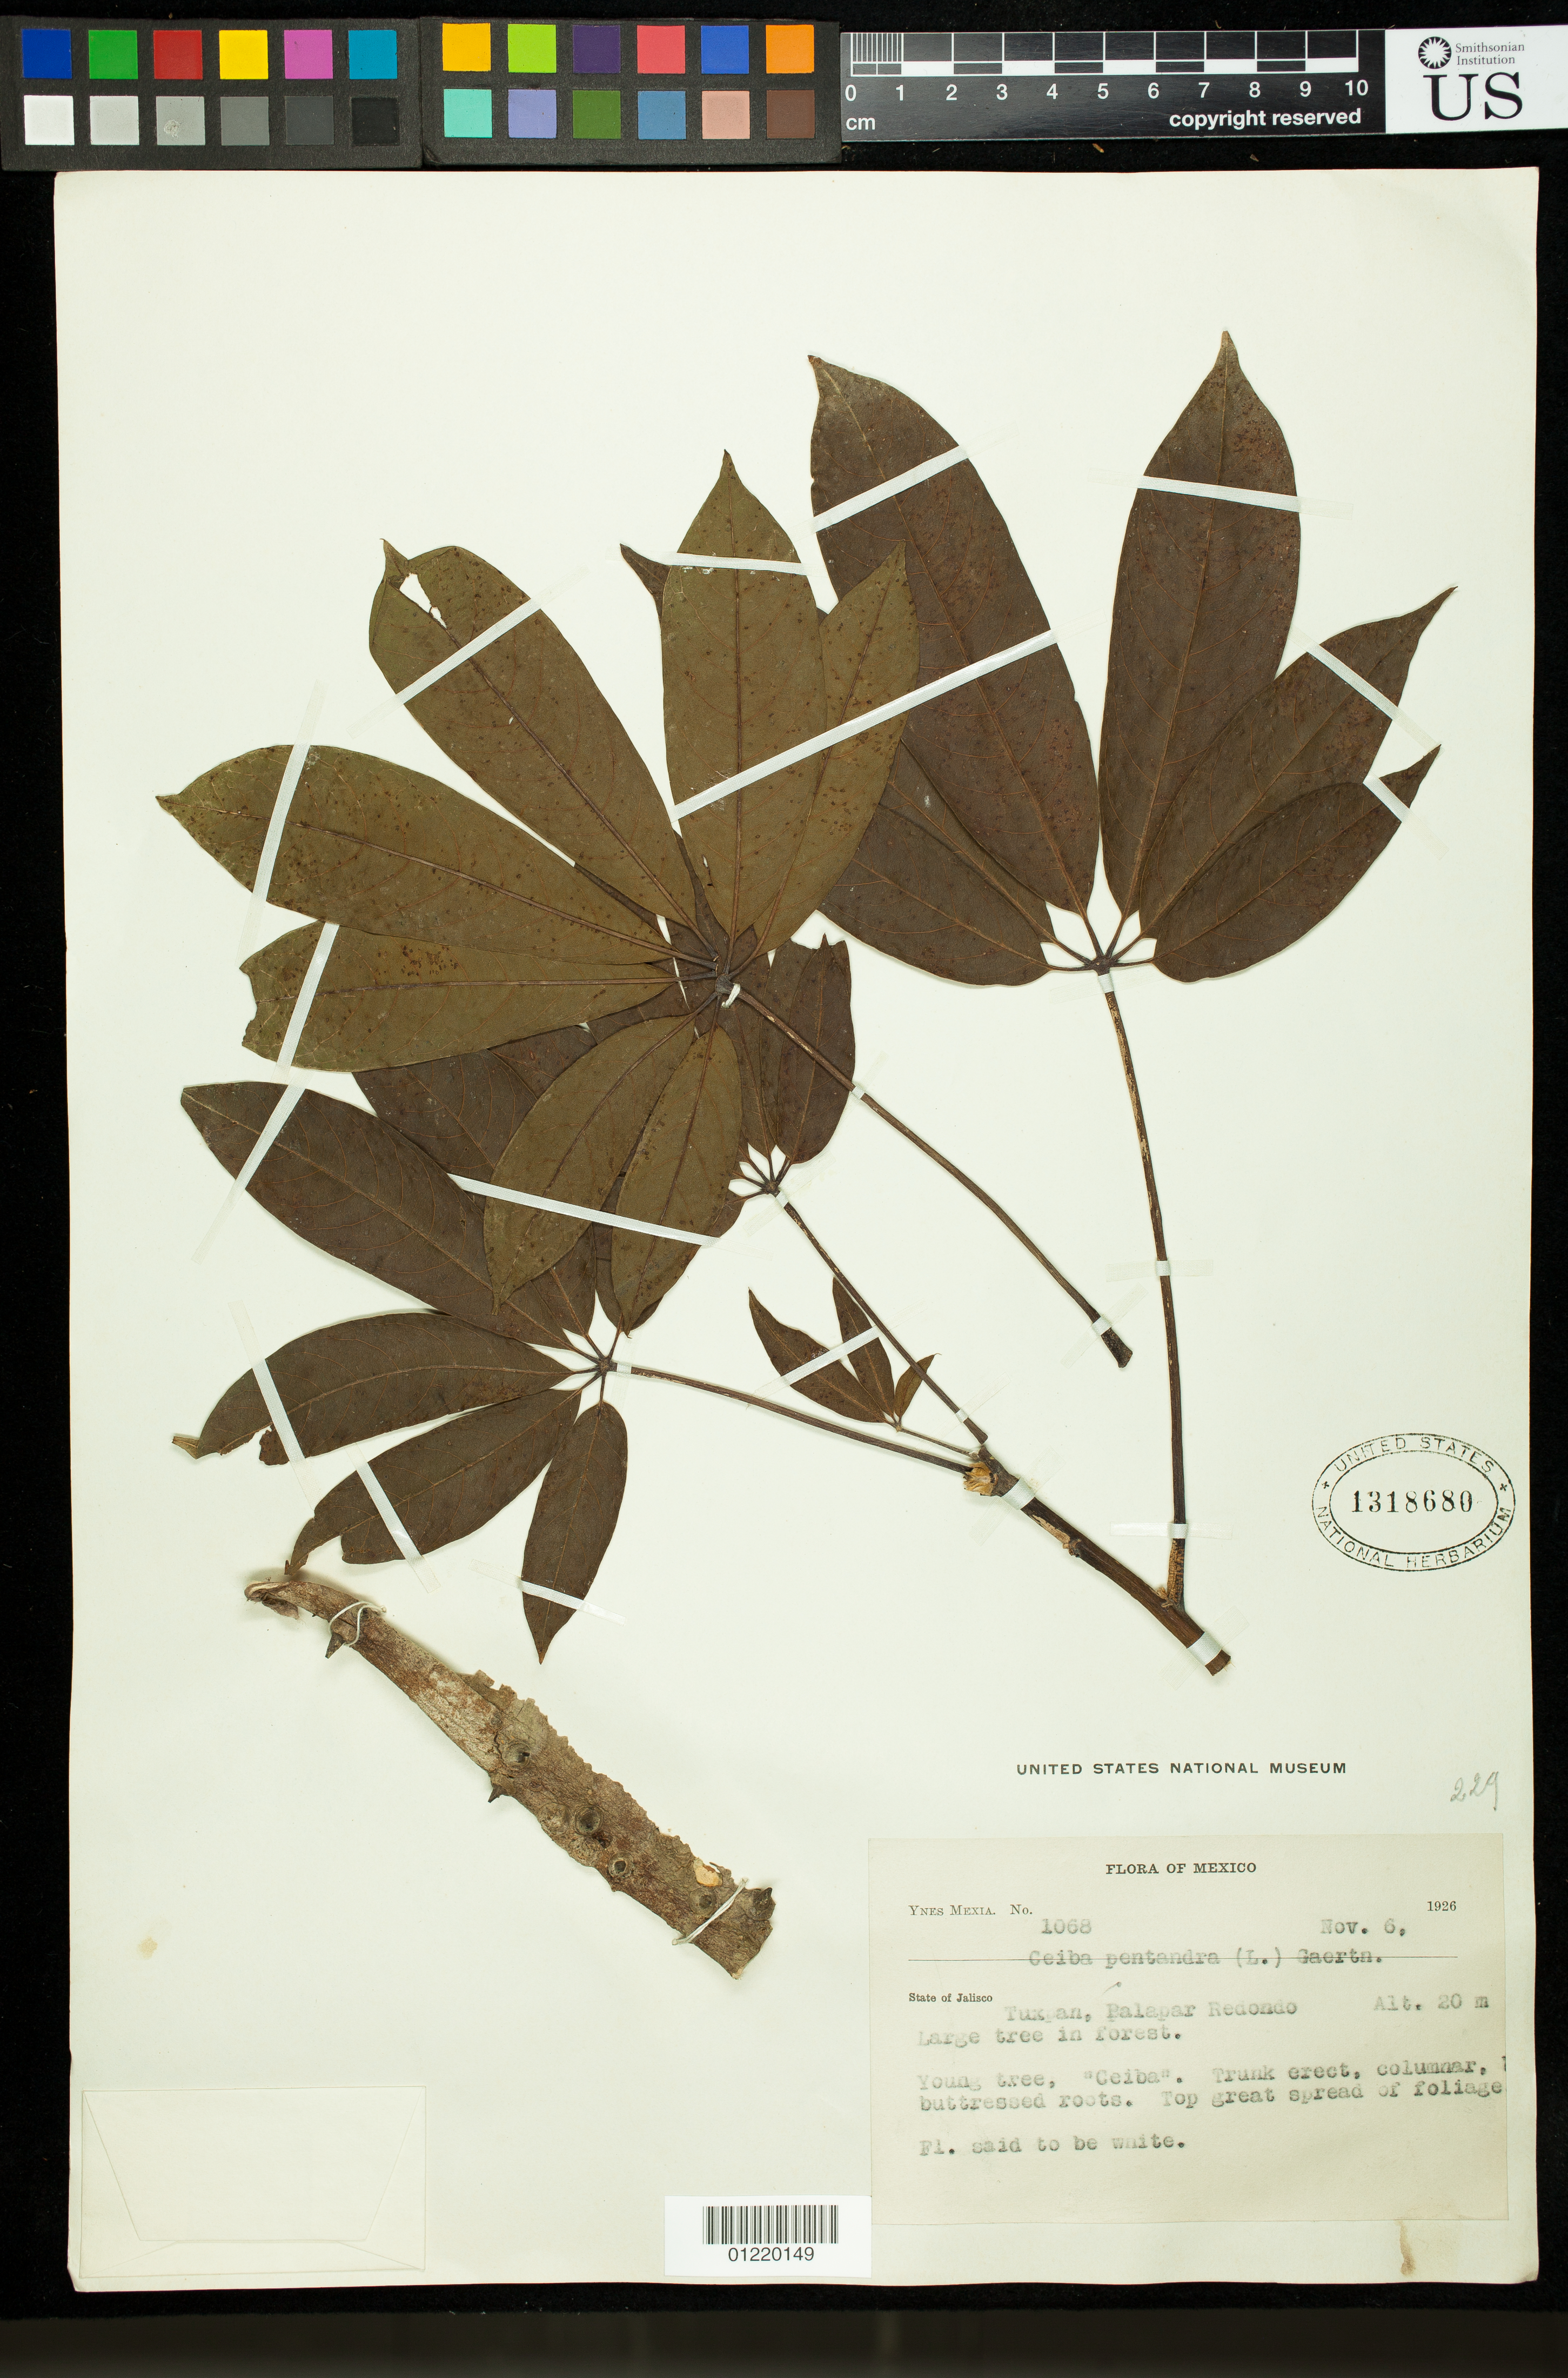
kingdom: Plantae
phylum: Tracheophyta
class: Magnoliopsida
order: Malvales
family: Malvaceae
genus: Ceiba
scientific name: Ceiba parvifolia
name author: Rose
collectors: Y. Mexia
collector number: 1068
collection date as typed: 11/6/1926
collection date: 1926-11-06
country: Mexico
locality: Tuxpan, Palapar Redondo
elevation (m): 20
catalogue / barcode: US 1318680